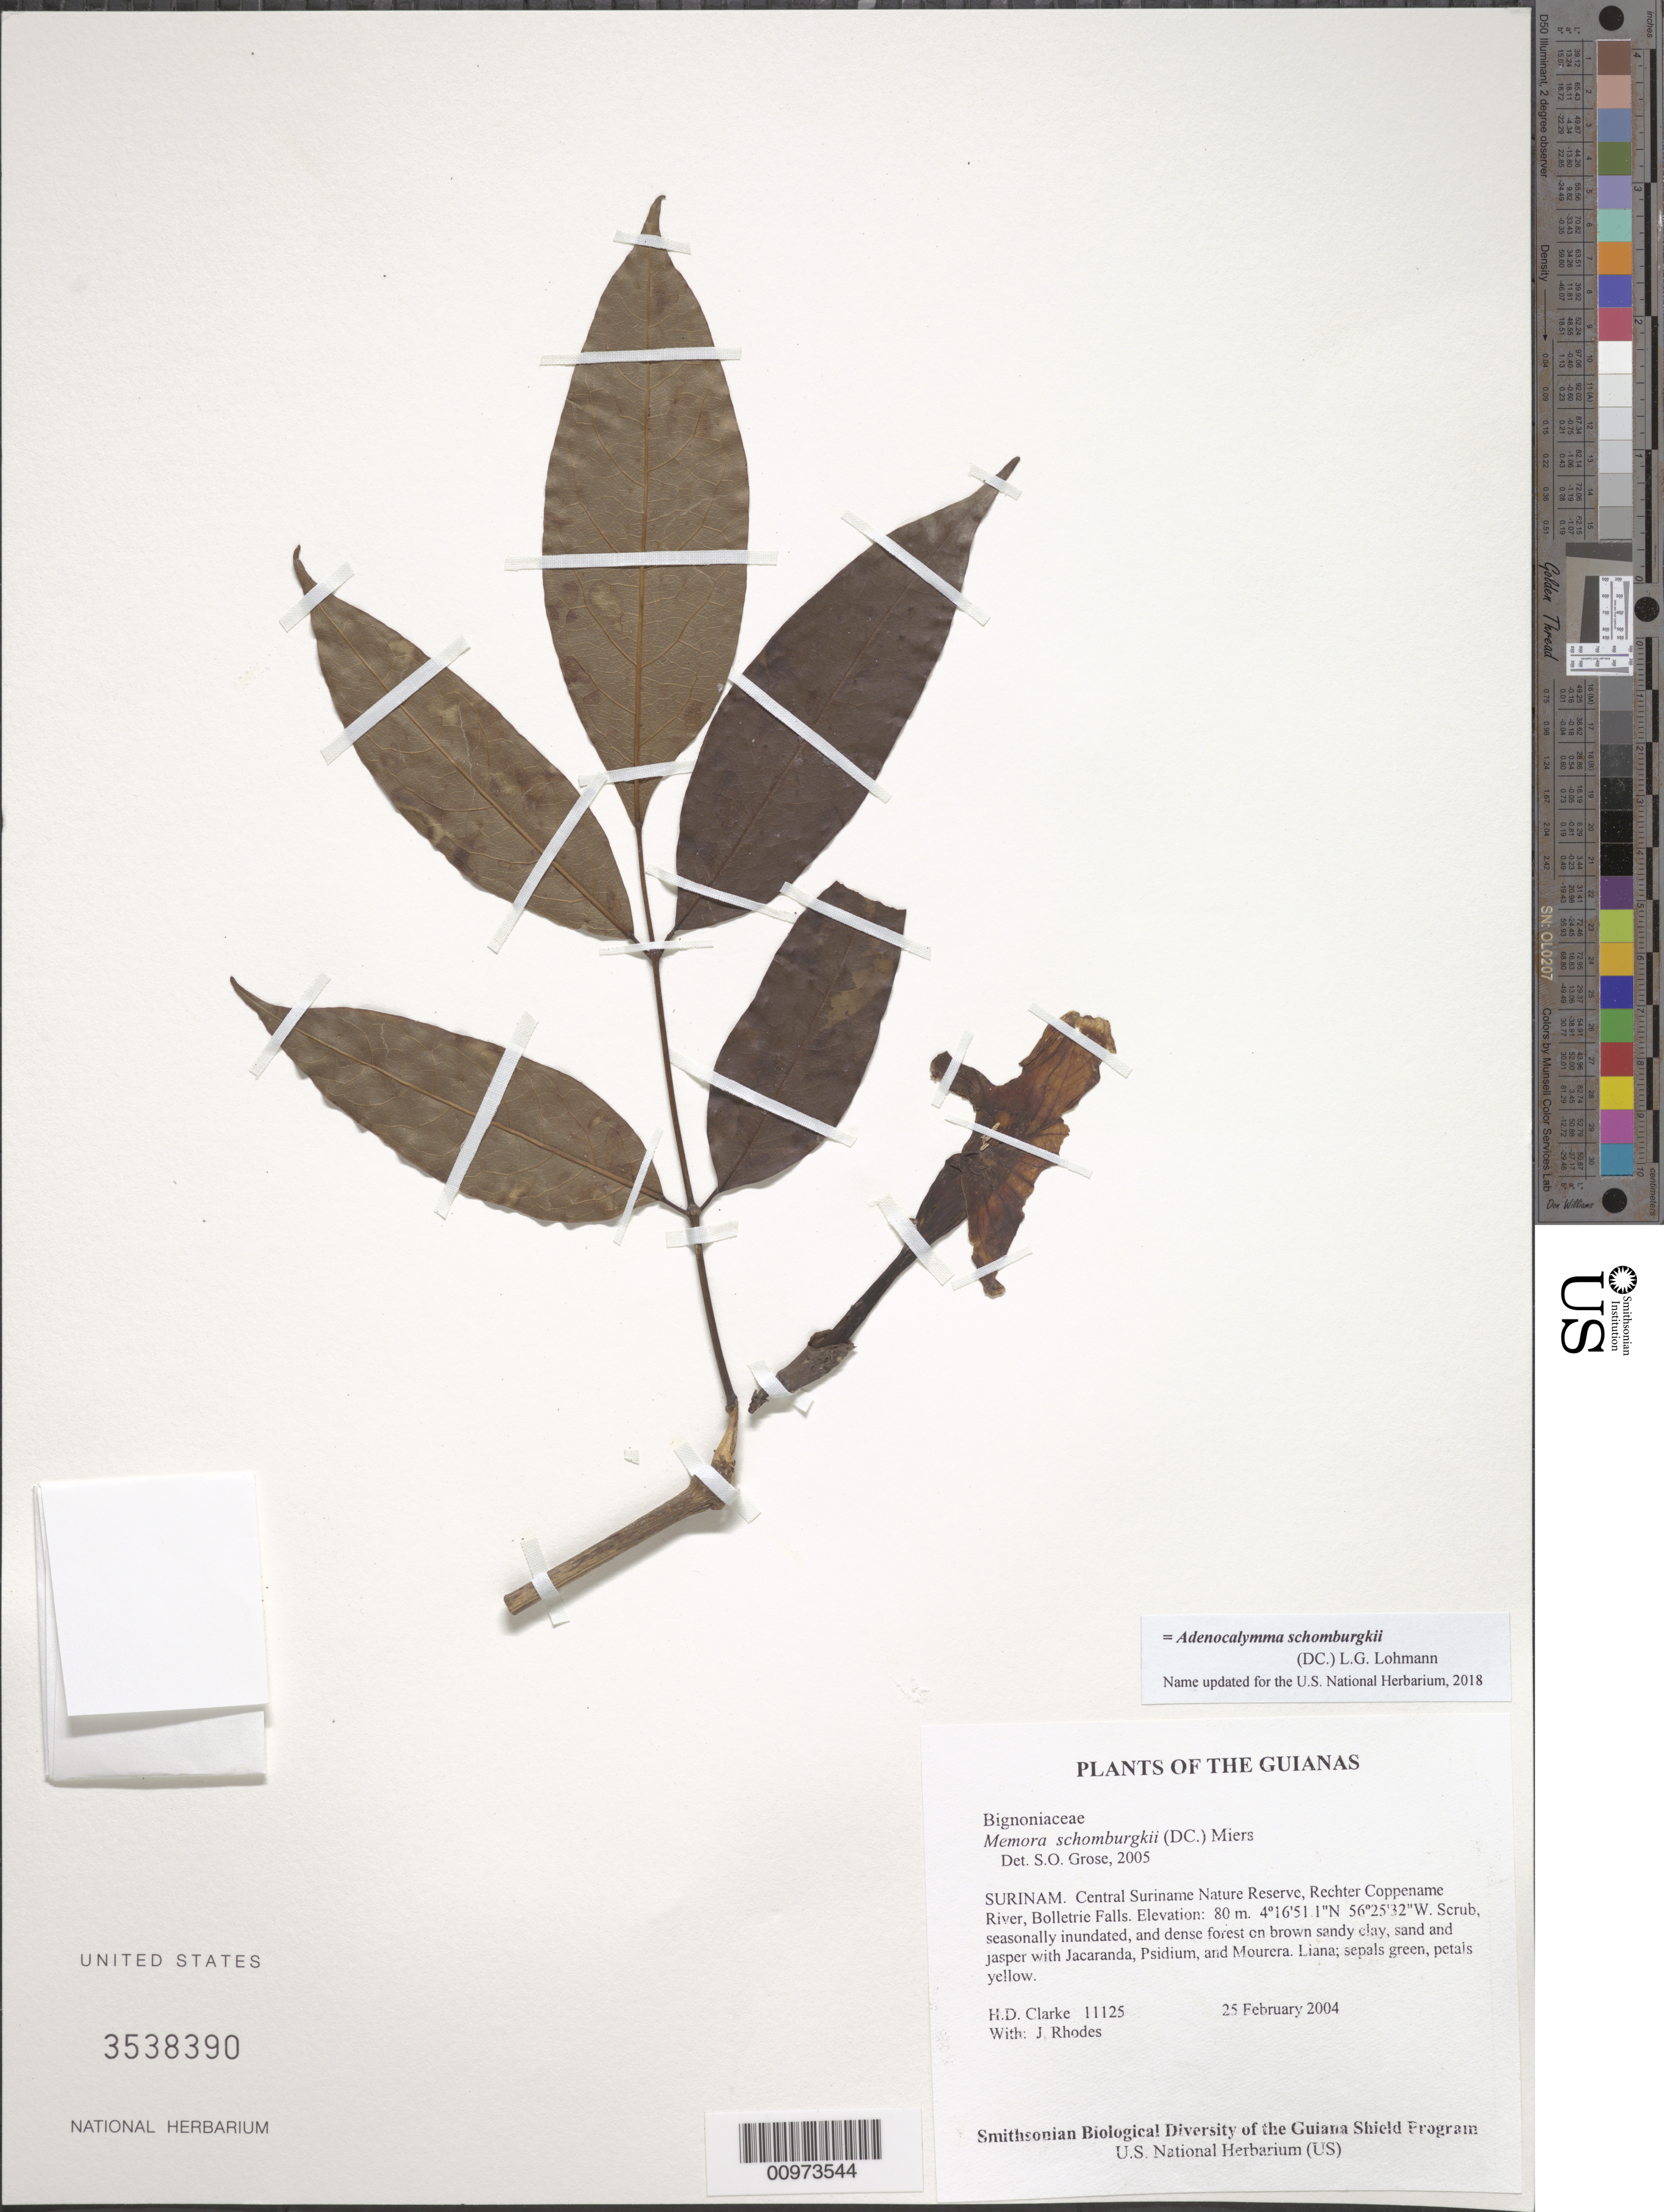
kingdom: Plantae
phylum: Tracheophyta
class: Magnoliopsida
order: Lamiales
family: Bignoniaceae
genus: Adenocalymma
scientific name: Adenocalymma schomburgkii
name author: (DC.) L.G. Lohmann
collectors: H. D. Clarke & J. Rhodes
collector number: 11125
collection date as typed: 25 February 2004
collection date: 2004-02-25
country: Suriname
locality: Central Suriname Nature Reserve, Rechter Coppename River, Bolletrie Falls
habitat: Scrub, seasonally inundated, and dense forest on brown sandy clay, sand and jasper with Jacaranda, Psidium, and Mourera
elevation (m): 80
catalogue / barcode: US 3538390